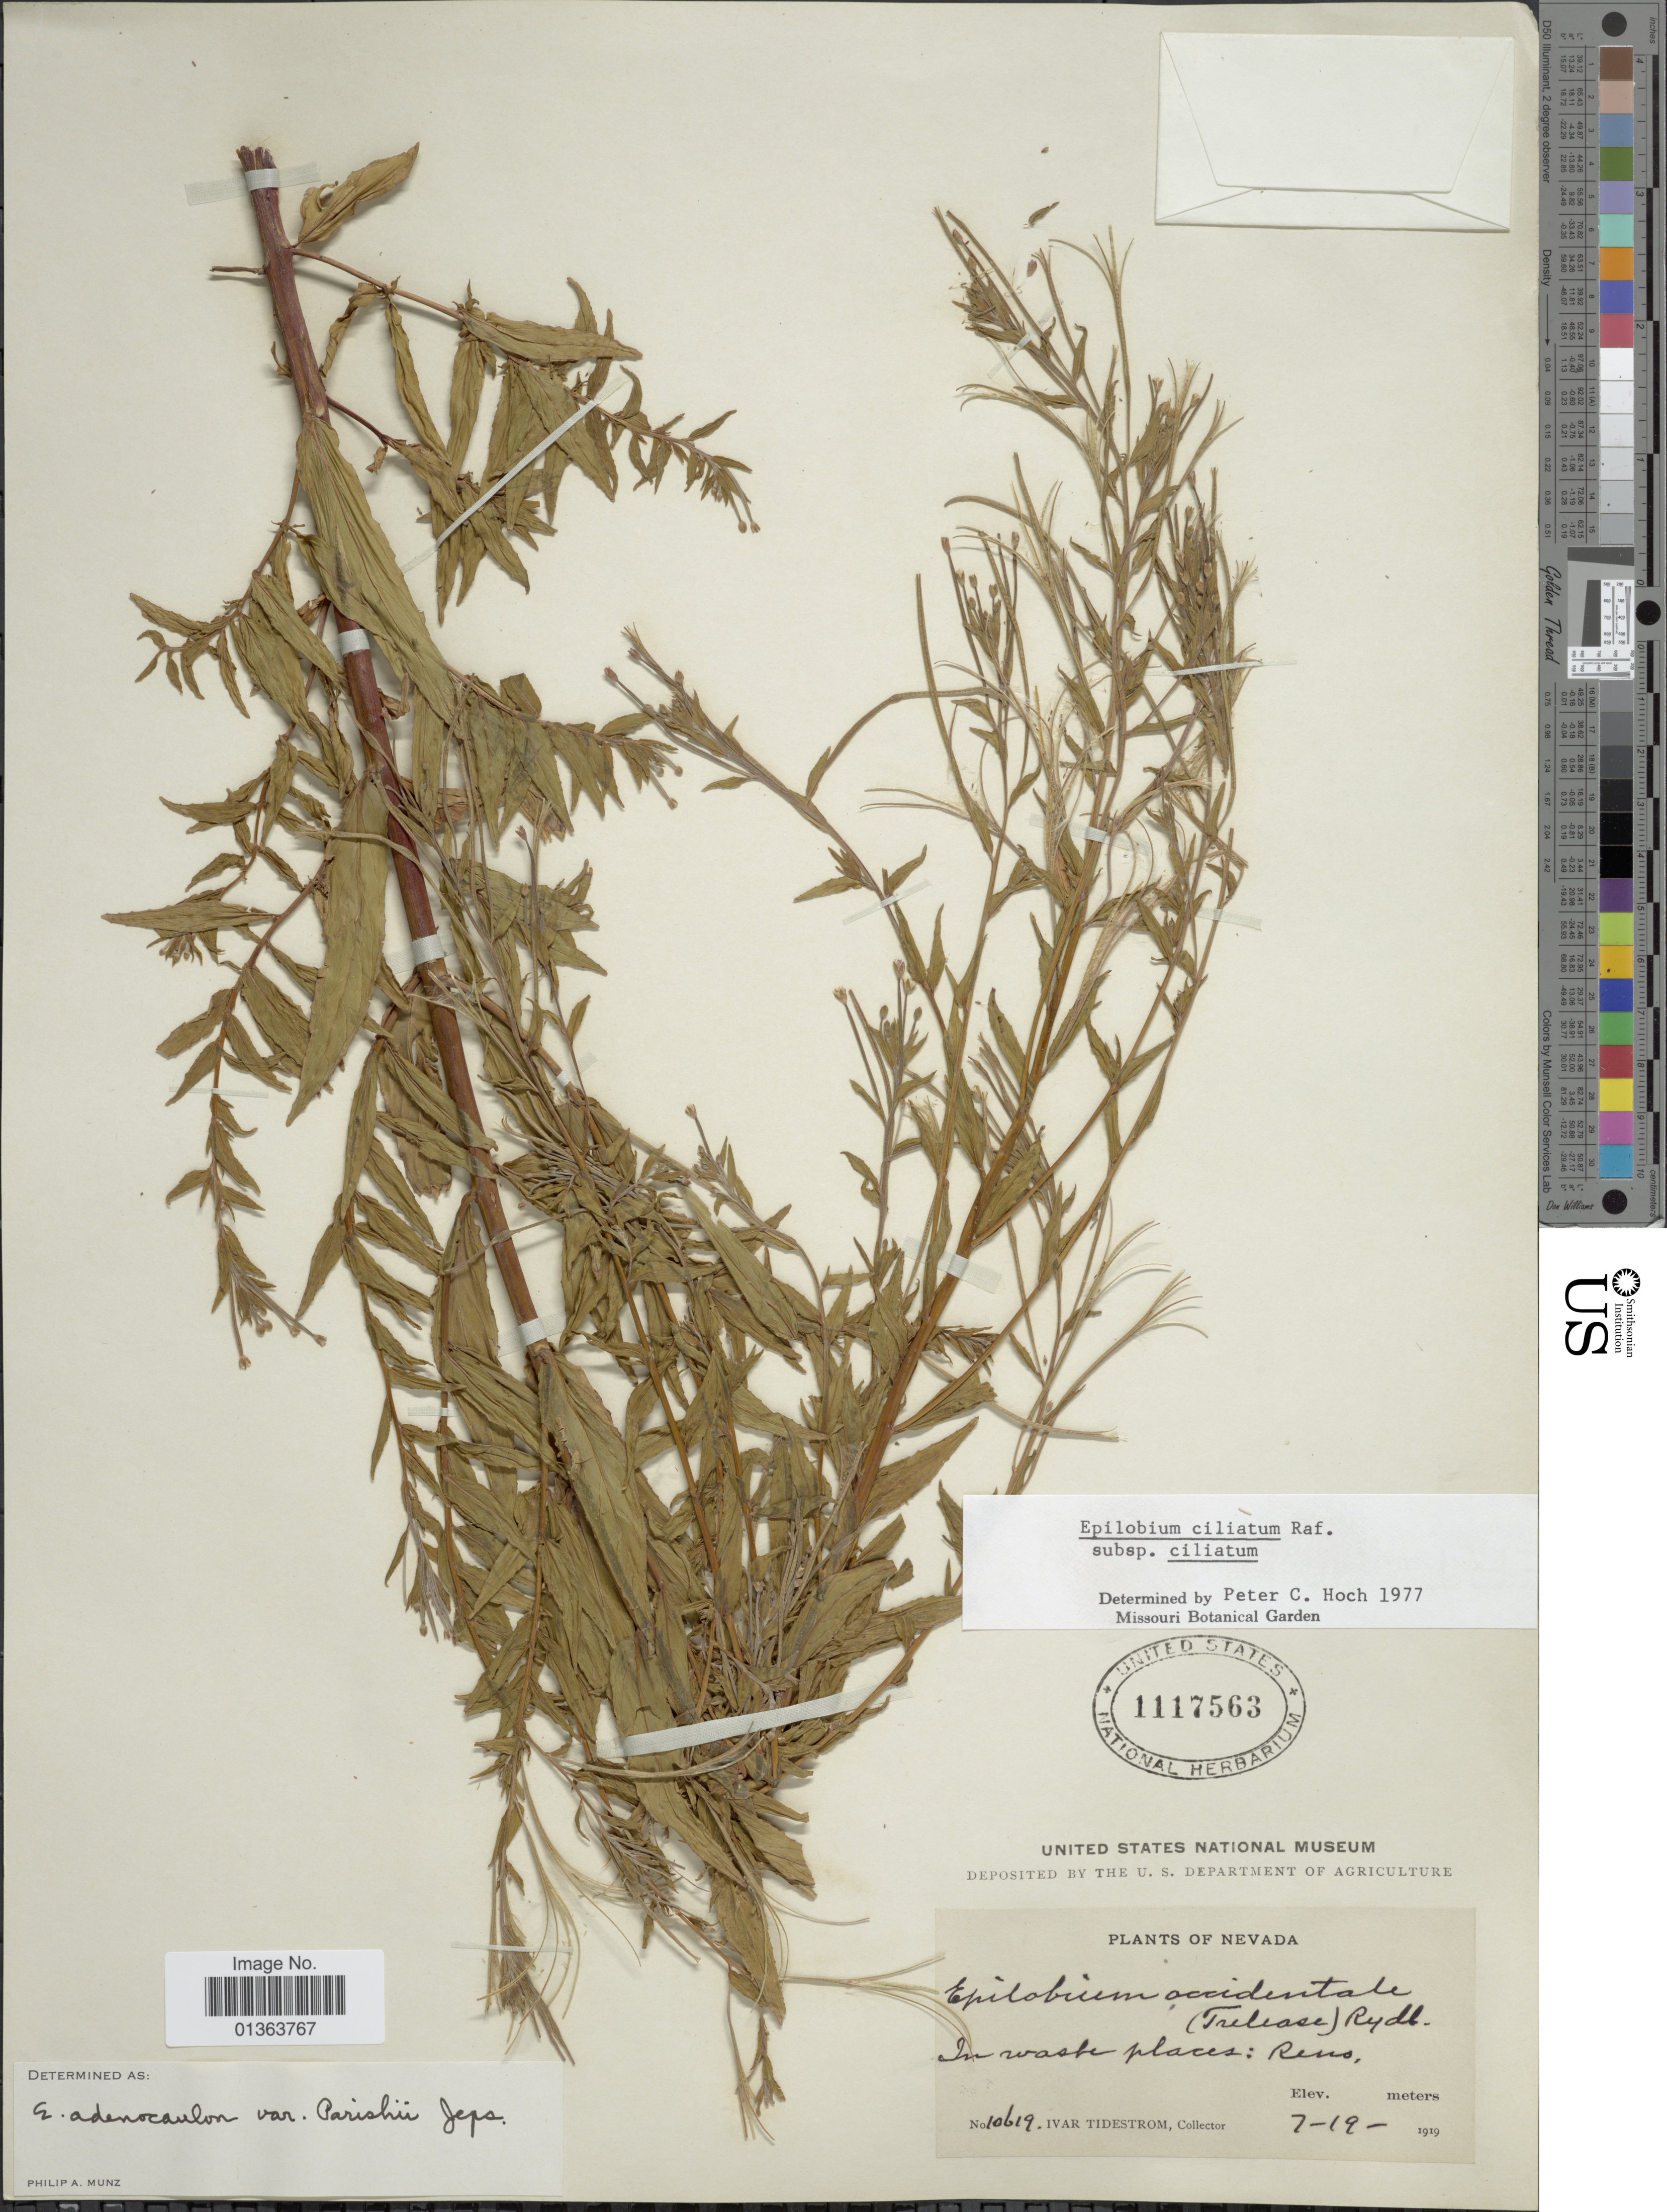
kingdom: Plantae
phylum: Tracheophyta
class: Magnoliopsida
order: Myrtales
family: Onagraceae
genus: Epilobium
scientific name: Epilobium ciliatum subsp. ciliatum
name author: Raf.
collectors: I. F. Tidestrom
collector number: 10619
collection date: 1919-07-19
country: United States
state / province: Nevada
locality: Reno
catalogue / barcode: US 1117563